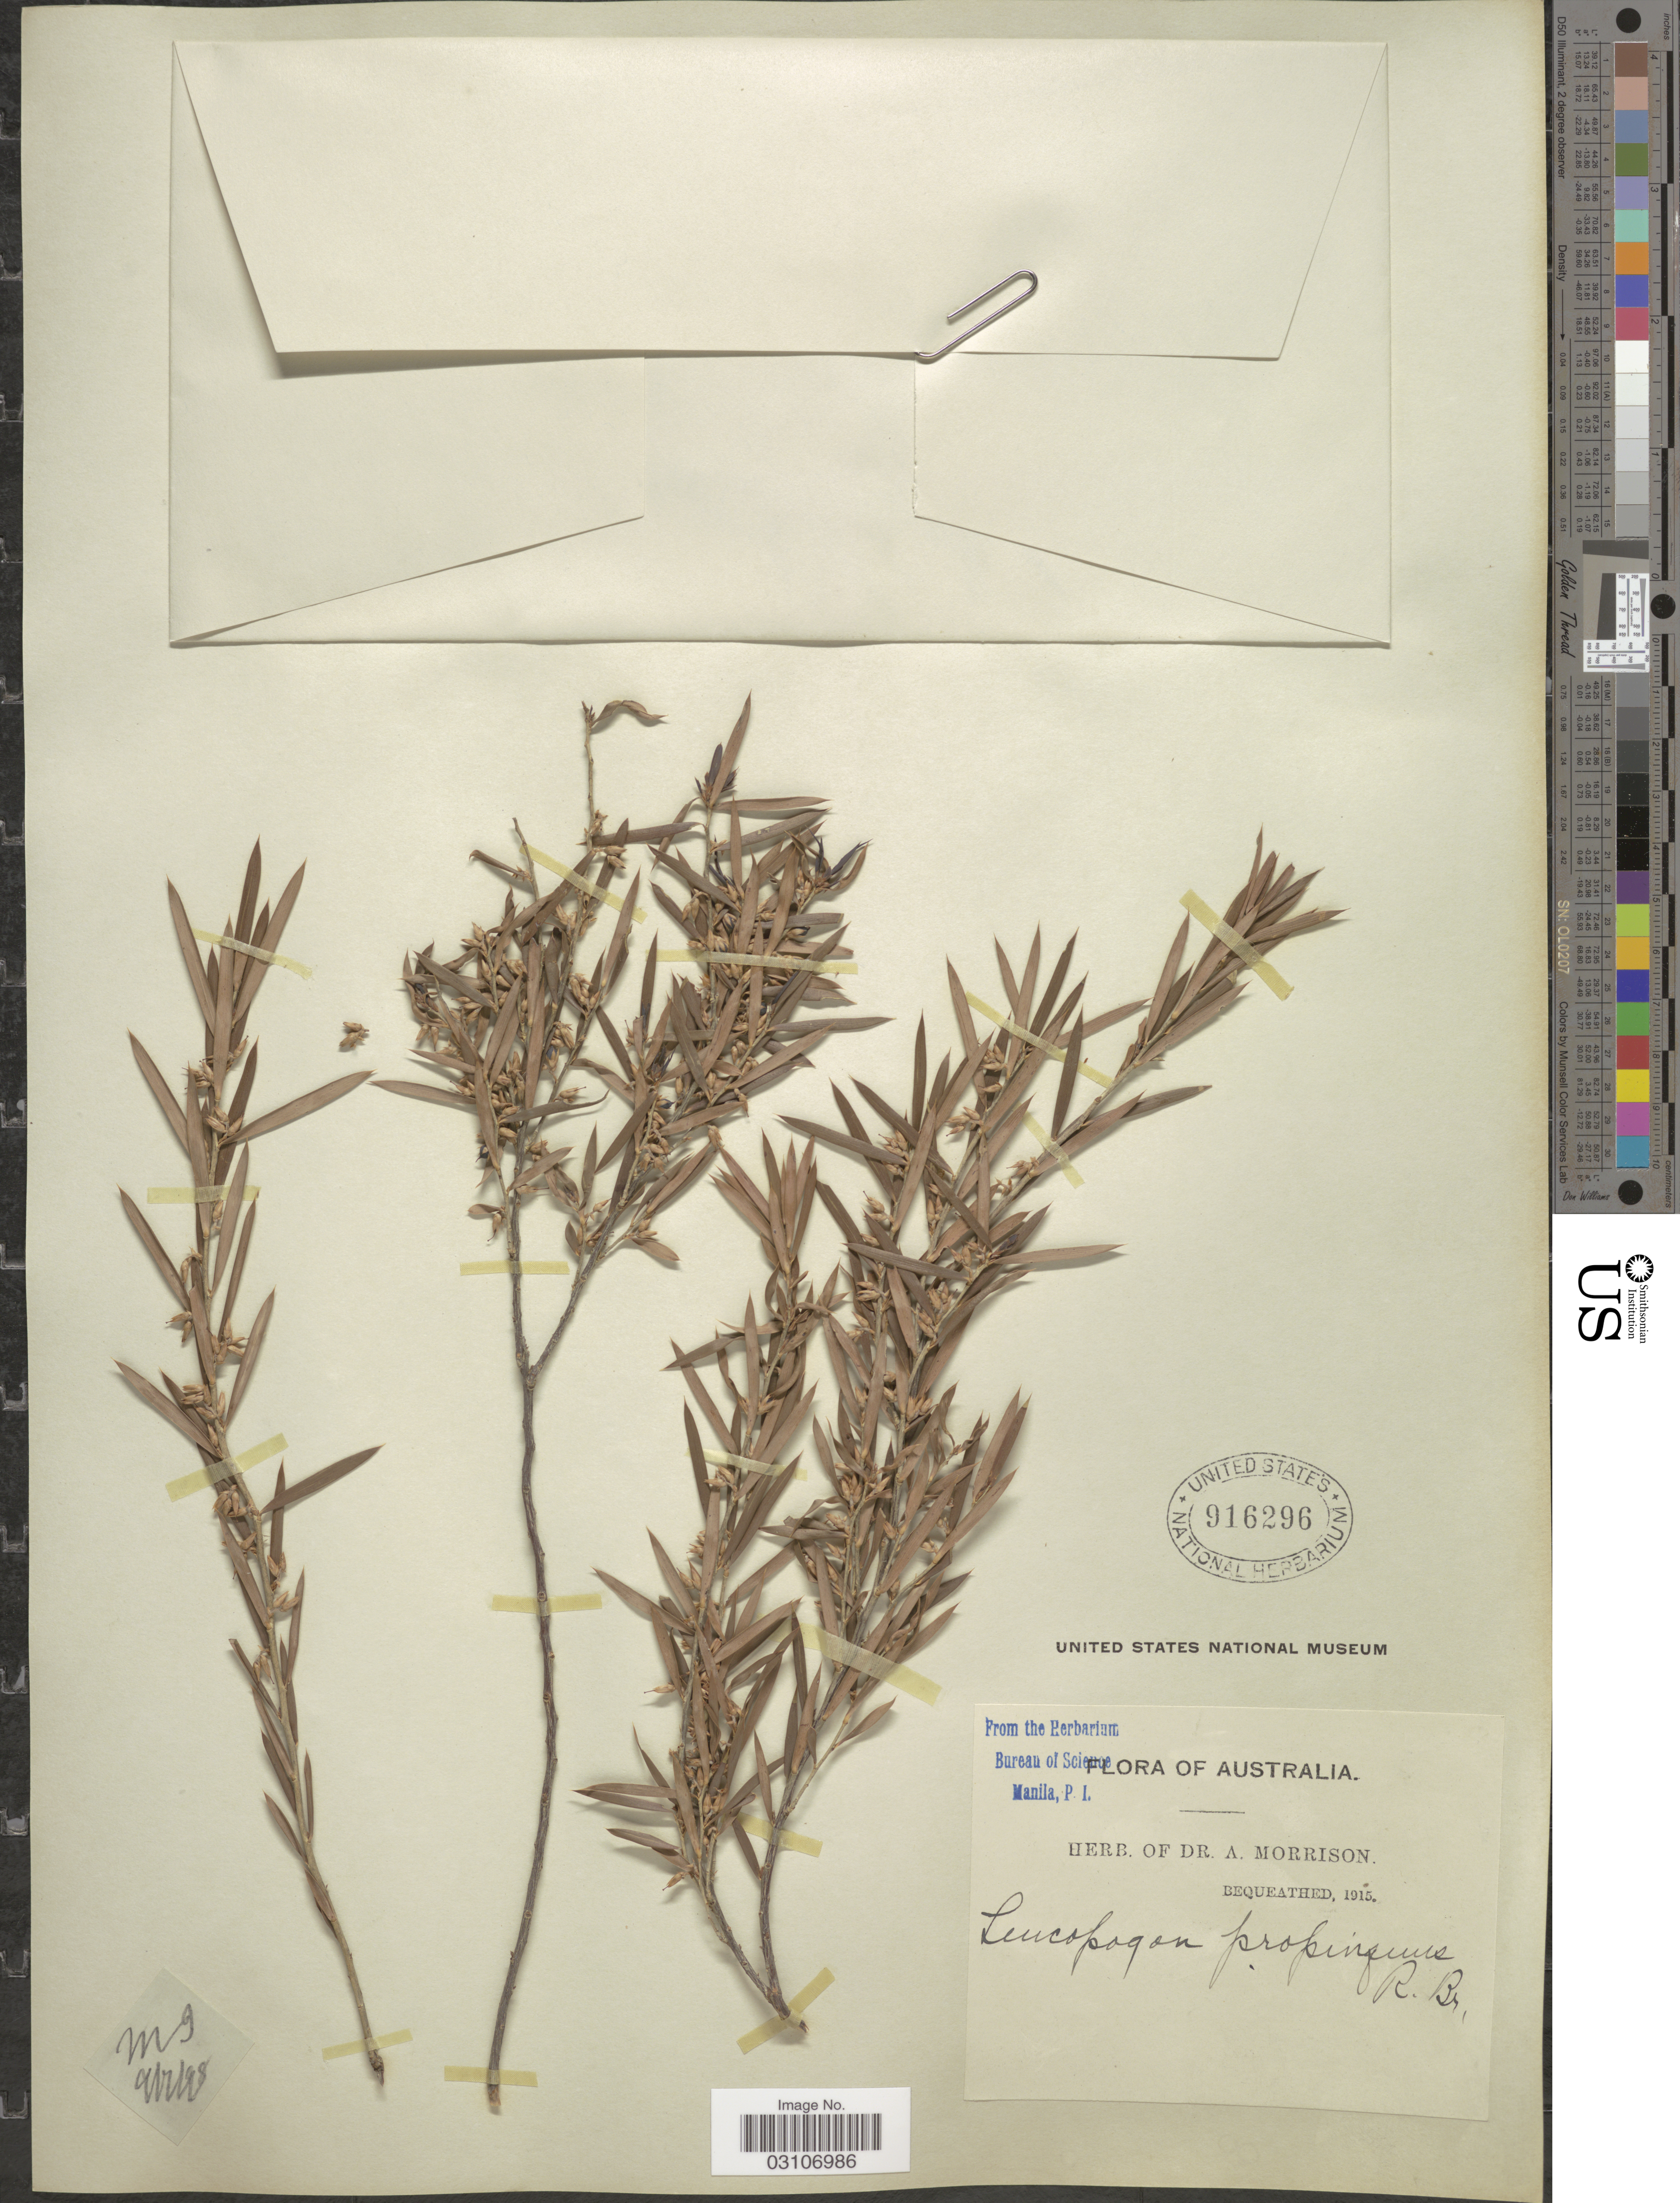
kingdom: Plantae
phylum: Tracheophyta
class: Magnoliopsida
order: Ericales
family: Ericaceae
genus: Leucopogon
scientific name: Leucopogon propinquus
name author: R. Br.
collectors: ex herb. Dr. A. Morrison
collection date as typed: Transcribed d/m/y: 9/7/98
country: Australia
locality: Mg.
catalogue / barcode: US 916296